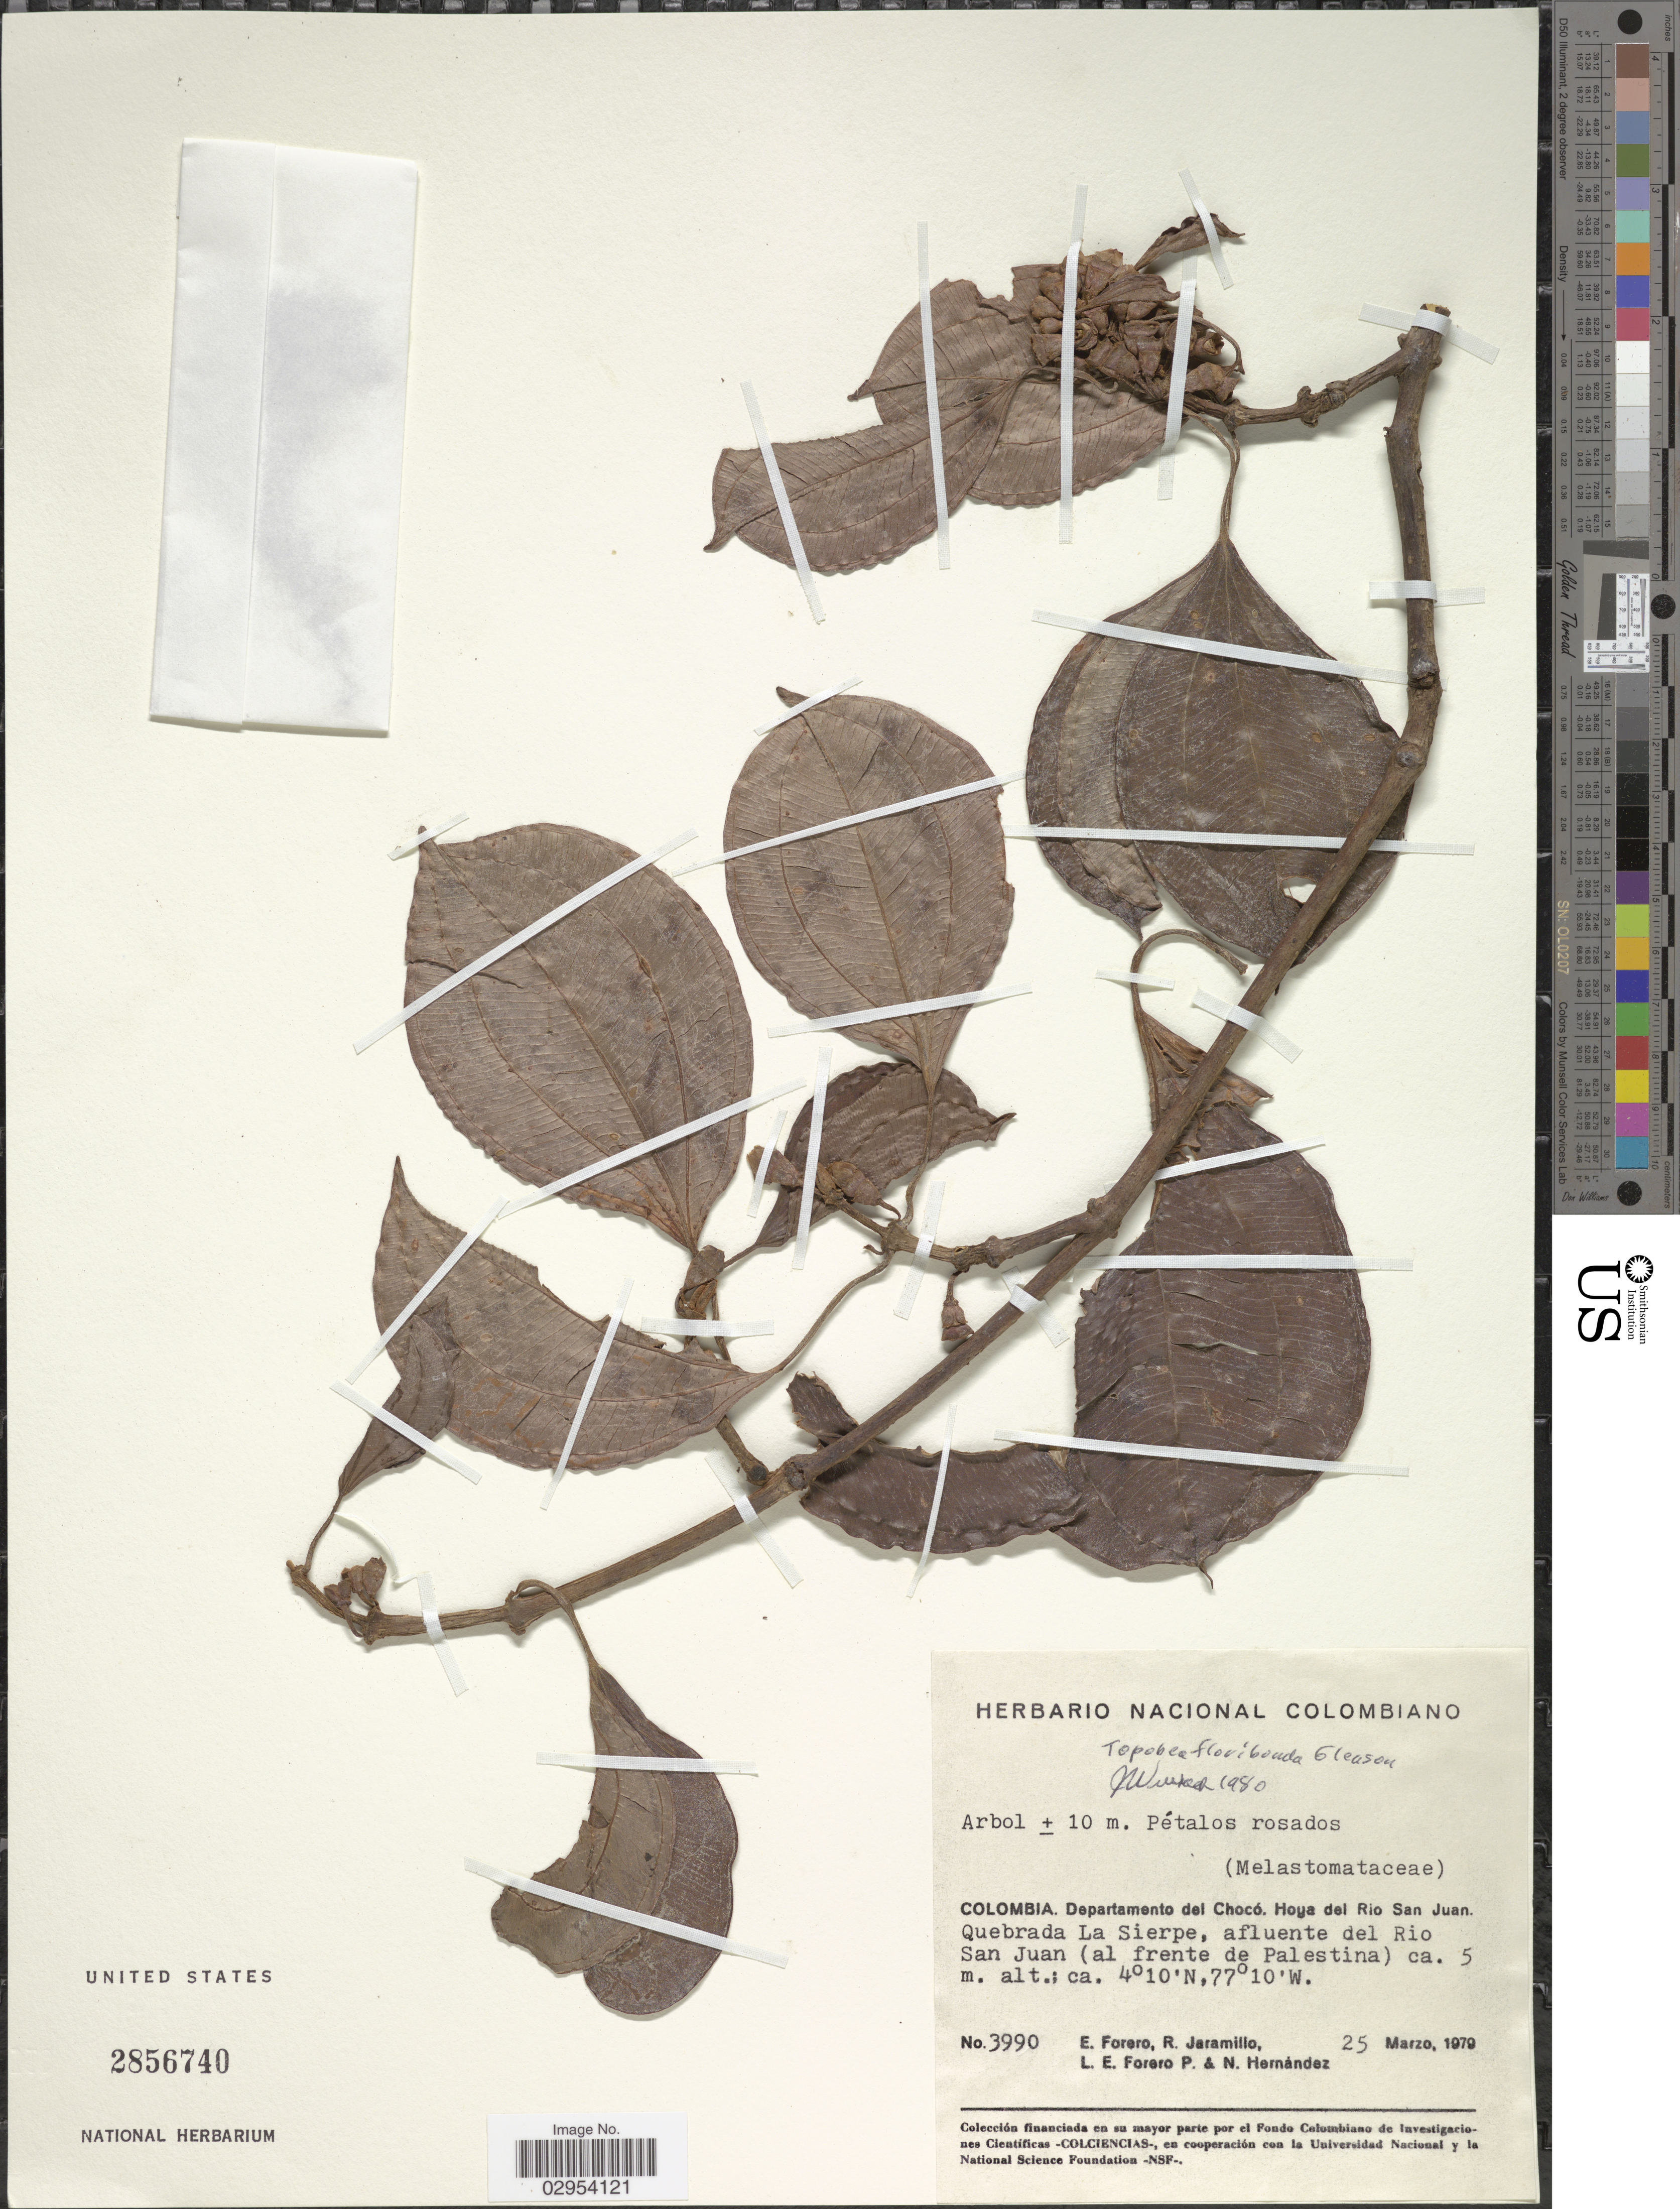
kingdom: Plantae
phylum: Tracheophyta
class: Magnoliopsida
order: Myrtales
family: Melastomataceae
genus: Topobea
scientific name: Topobea floribunda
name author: Gleason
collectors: E. Forero, R. Jaramillo, L. E. Forero & N. Hernandez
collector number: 3990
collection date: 1979-03-25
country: Colombia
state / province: Chocó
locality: Departamento del Chocó. Hoya del Rio San Juan. Quebrada La Sierpe, afluente del Rio San Juan (al frente de Palestina).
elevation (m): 5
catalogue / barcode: US 2856740